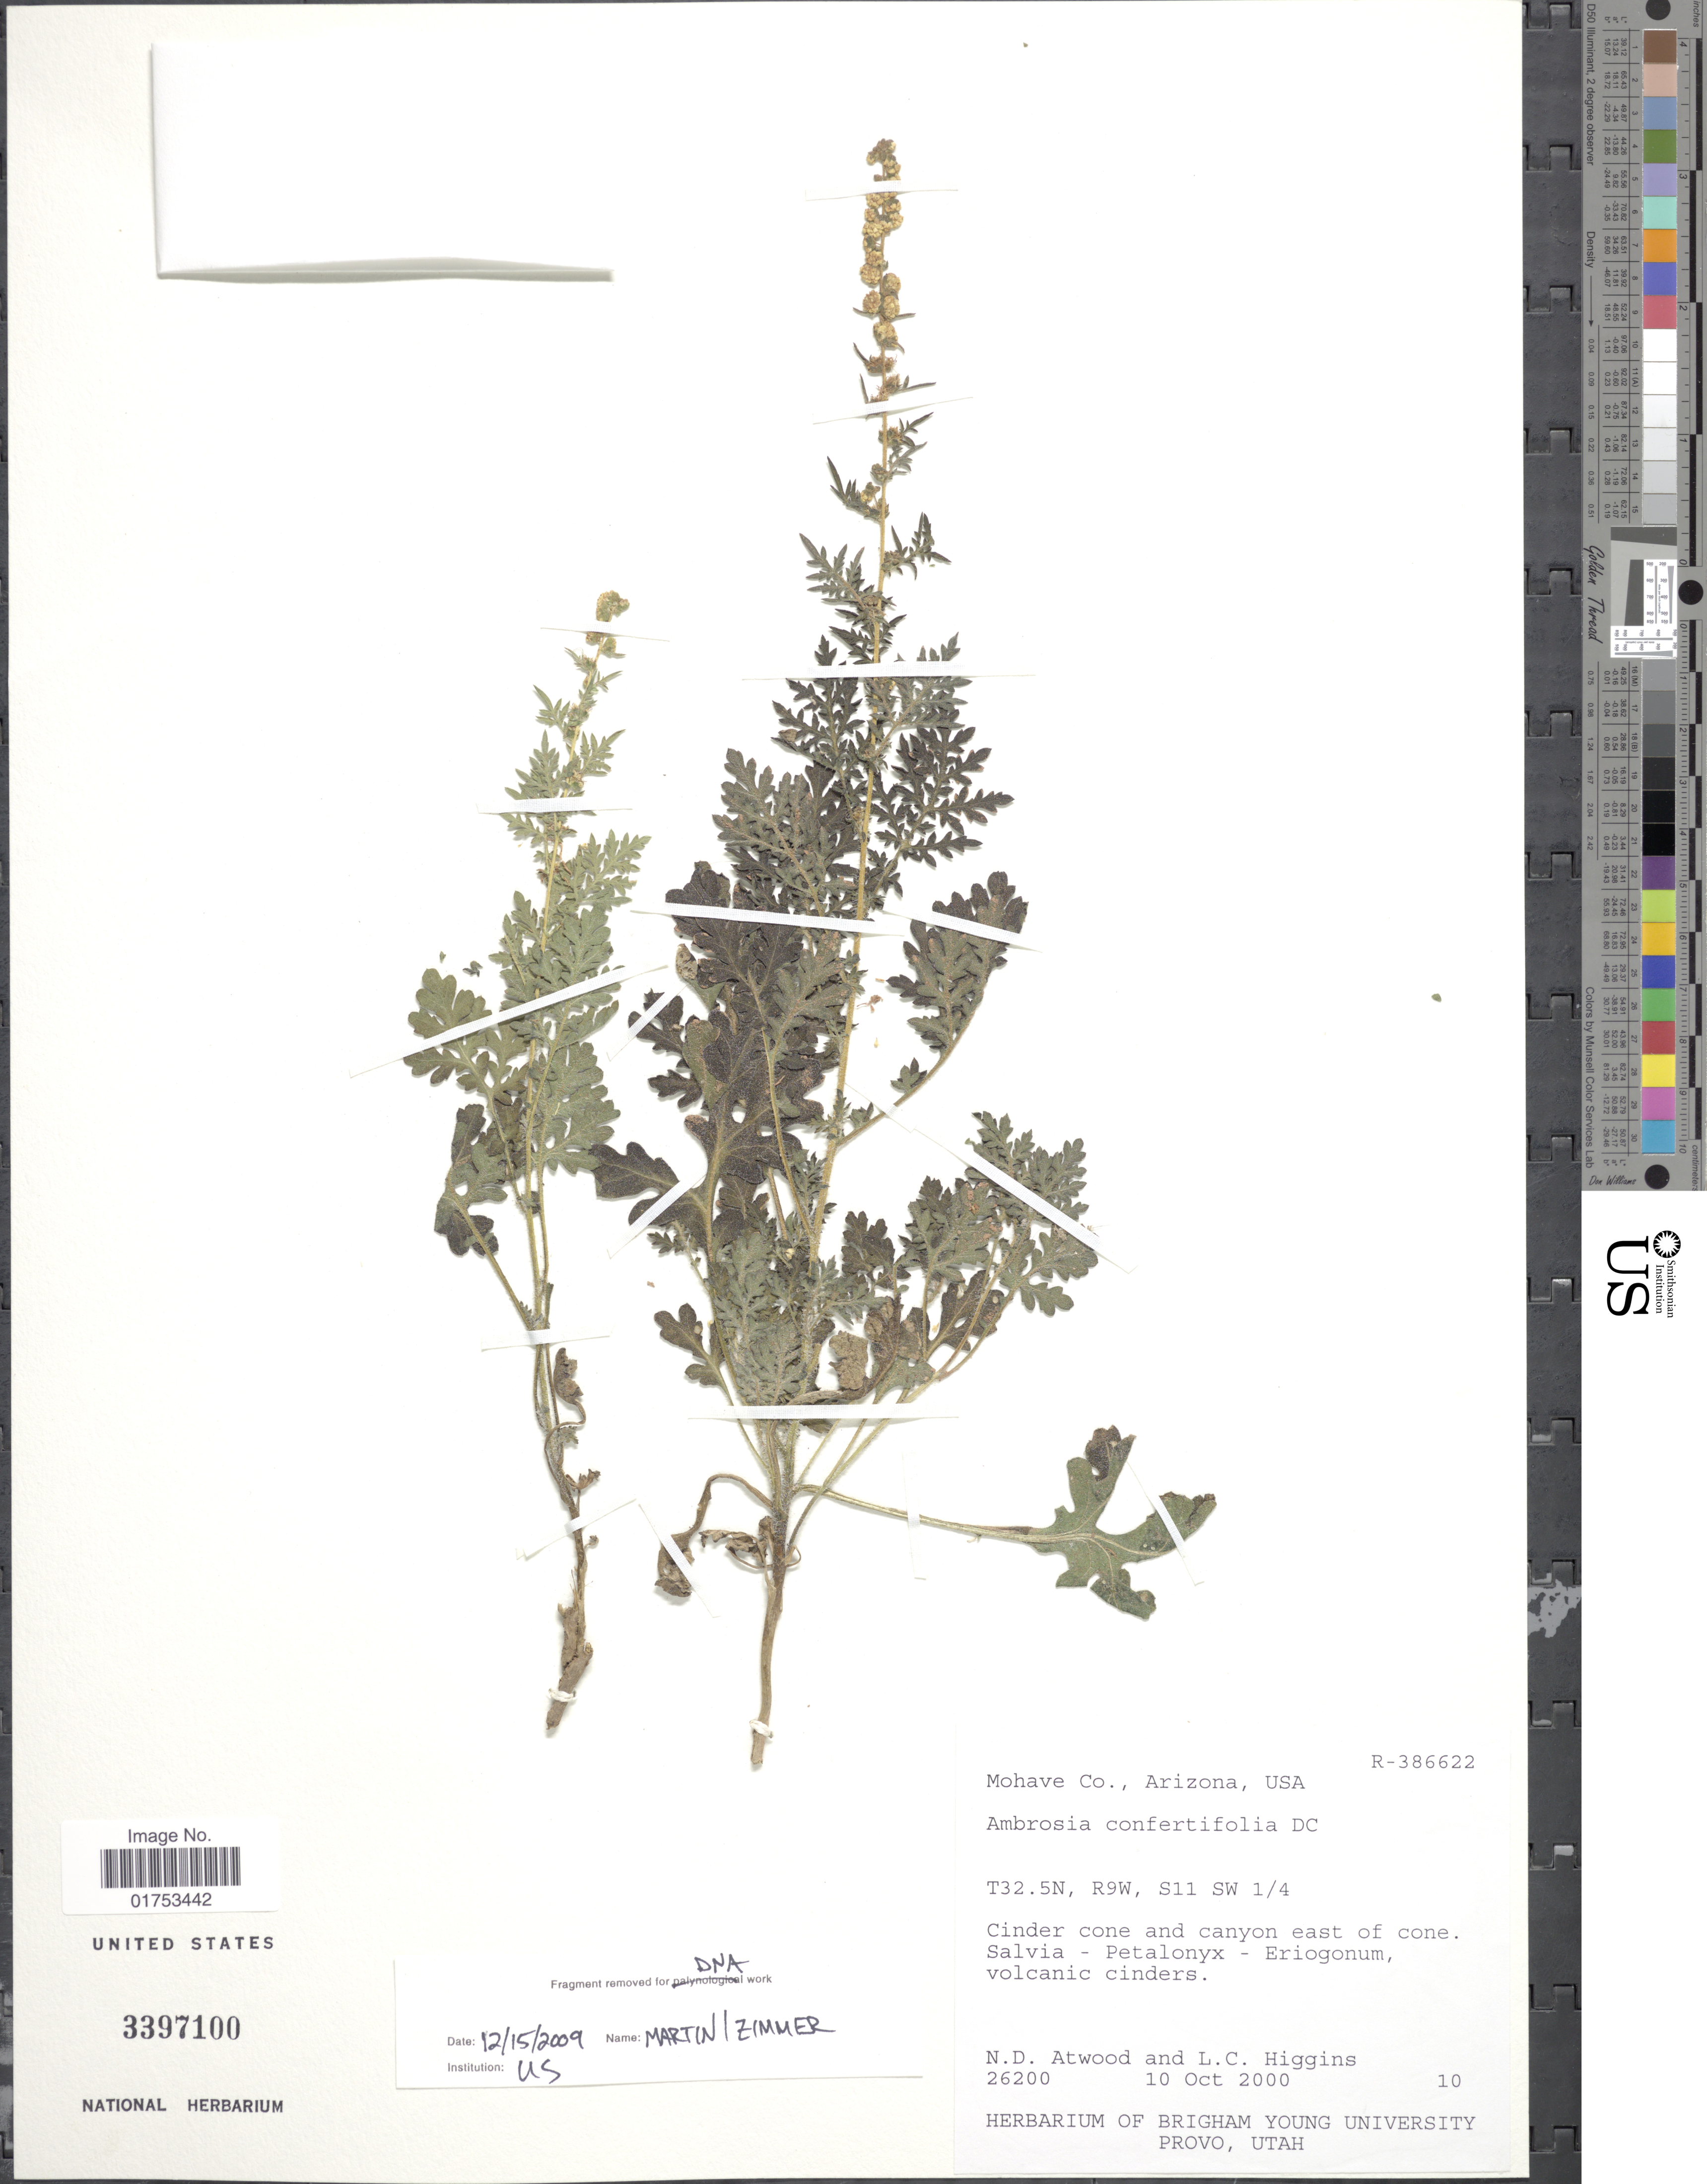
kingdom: Plantae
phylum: Tracheophyta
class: Magnoliopsida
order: Asterales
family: Asteraceae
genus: Ambrosia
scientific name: Ambrosia confertiflora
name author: DC.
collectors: N. Atwood & L. Higgins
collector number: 26200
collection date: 2000-10-10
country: United States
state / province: Arizona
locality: Mohave Co., USA, T32.5N, R9W, S11 SW1/4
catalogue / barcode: US 3397100